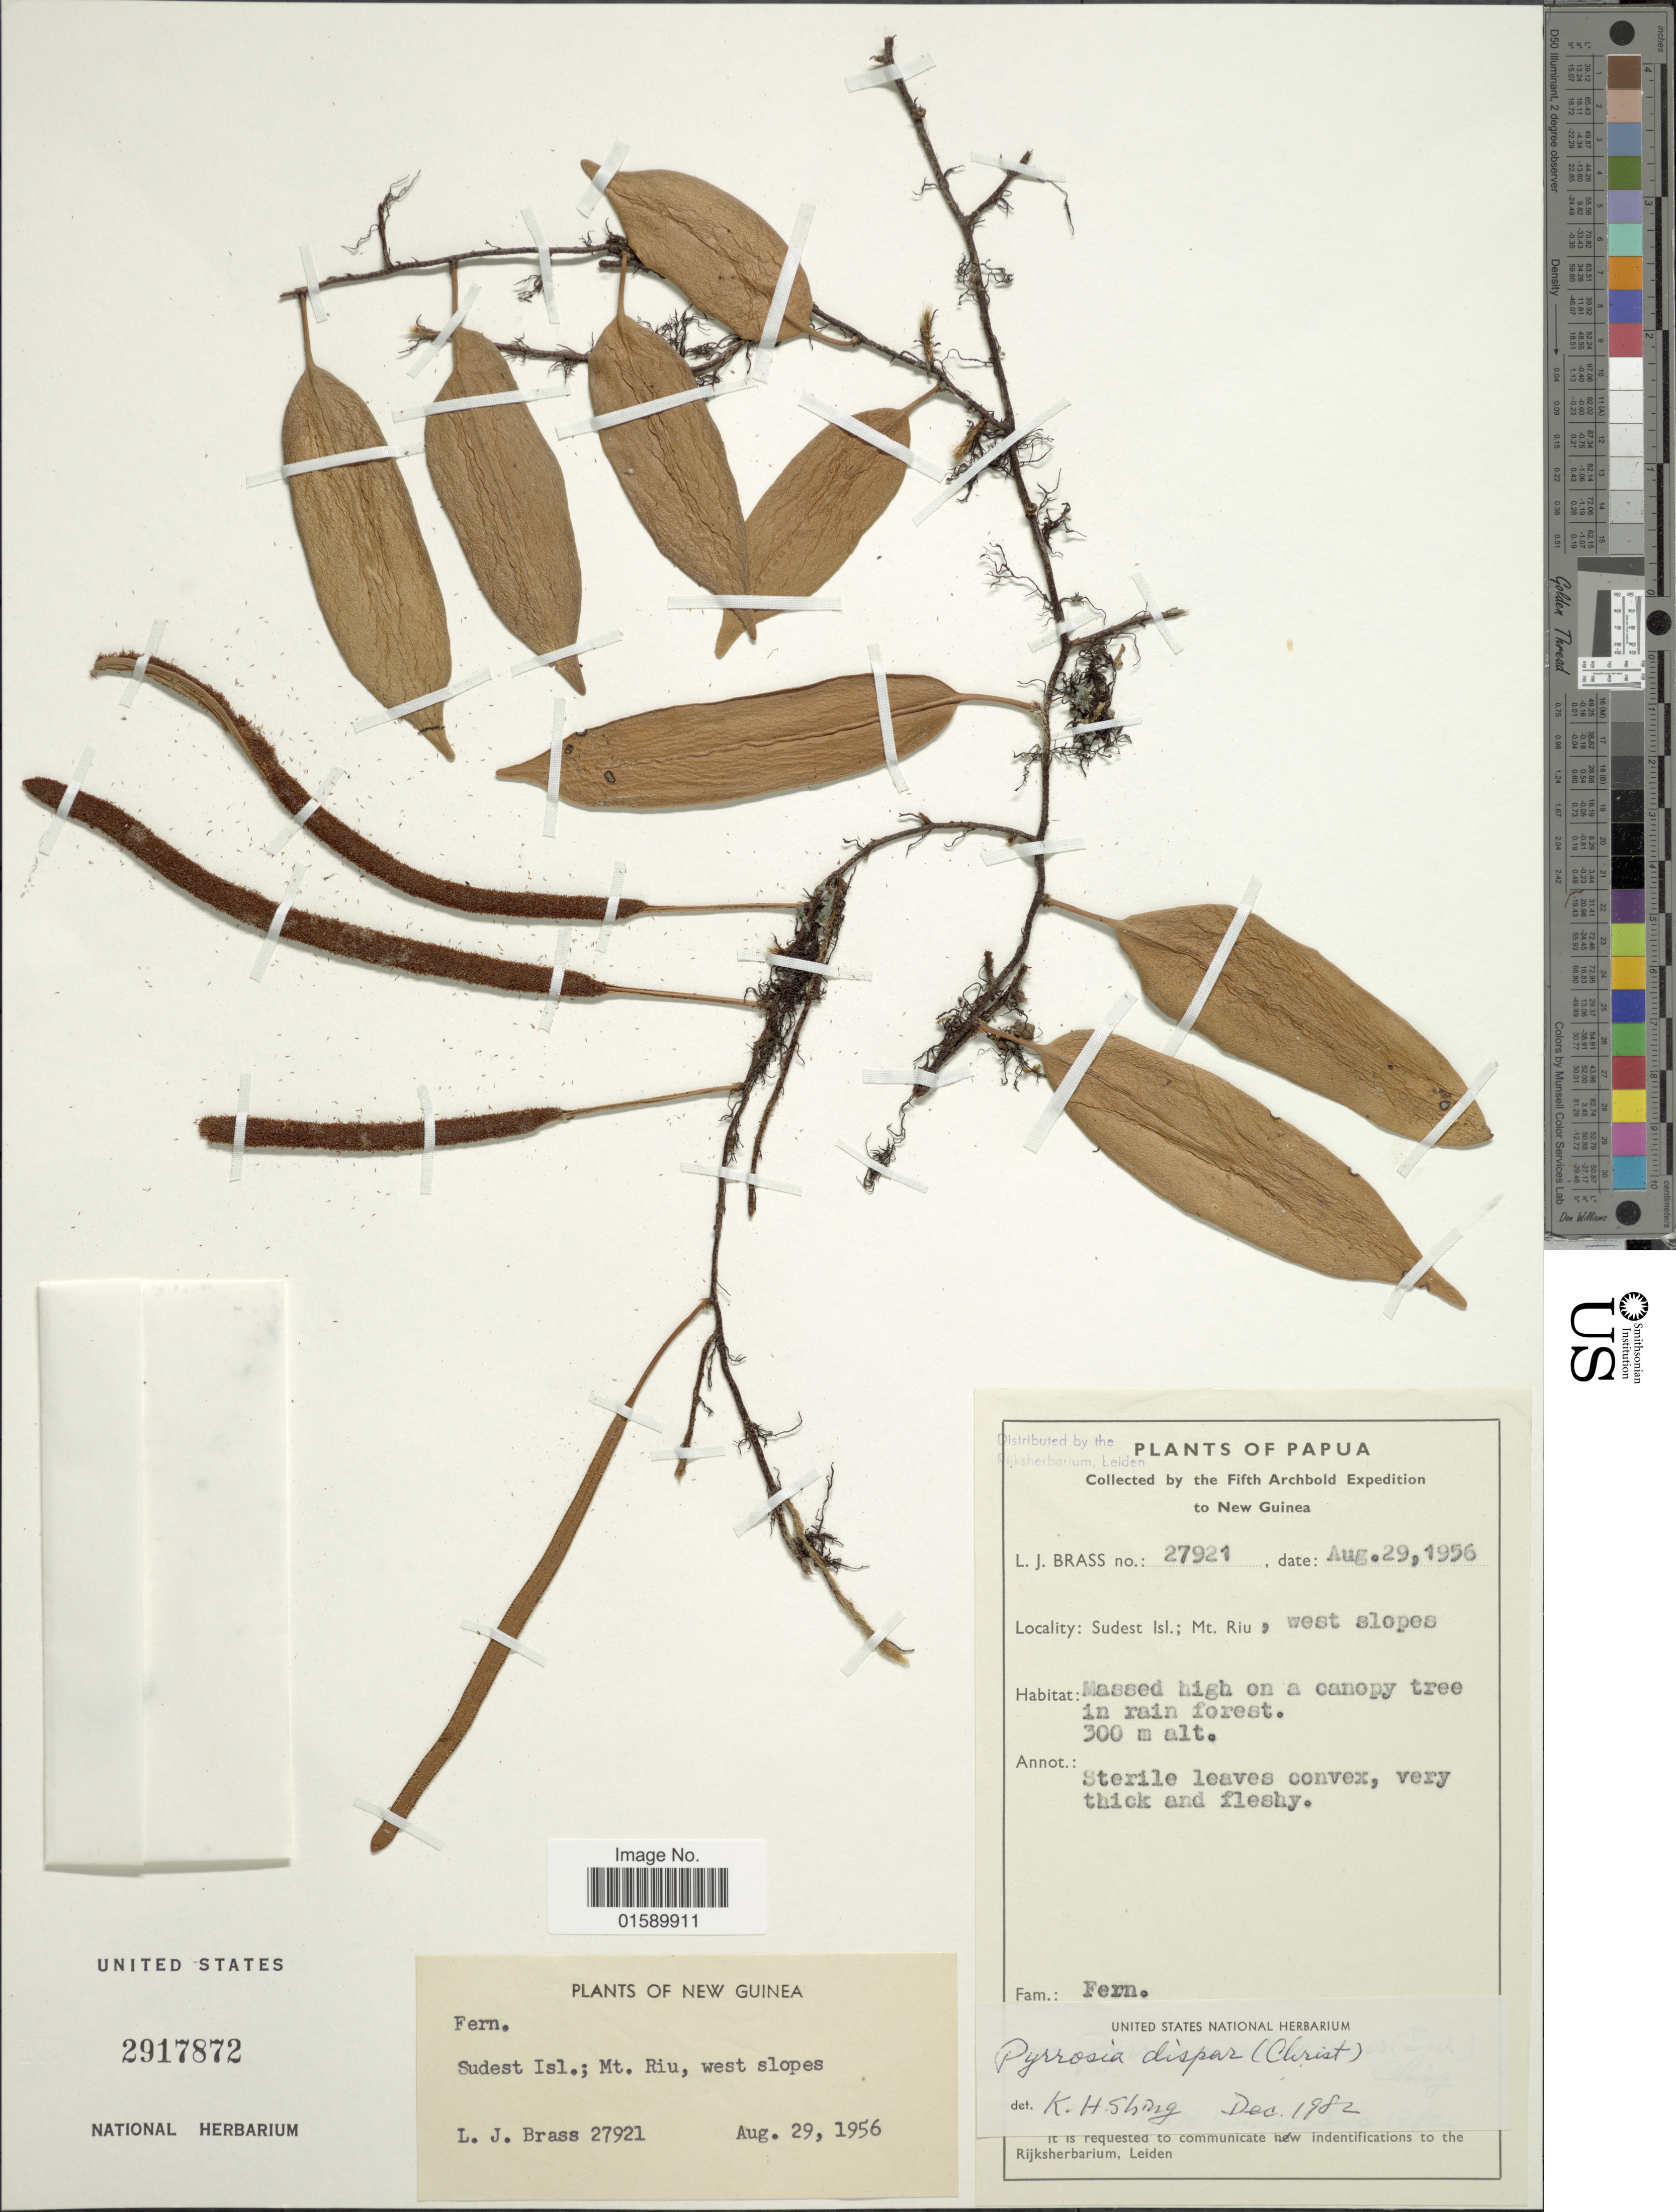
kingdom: Plantae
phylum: Tracheophyta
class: Polypodiopsida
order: Polypodiales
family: Polypodiaceae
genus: Pyrrosia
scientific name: Pyrrosia sp.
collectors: L. J. Brass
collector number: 27921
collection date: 1956-08-29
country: Papua New Guinea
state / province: Milne Bay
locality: Sudest Isl.,; Mt. Riu, west slopes.Papua, New Guinea.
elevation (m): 300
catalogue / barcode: US 2917872